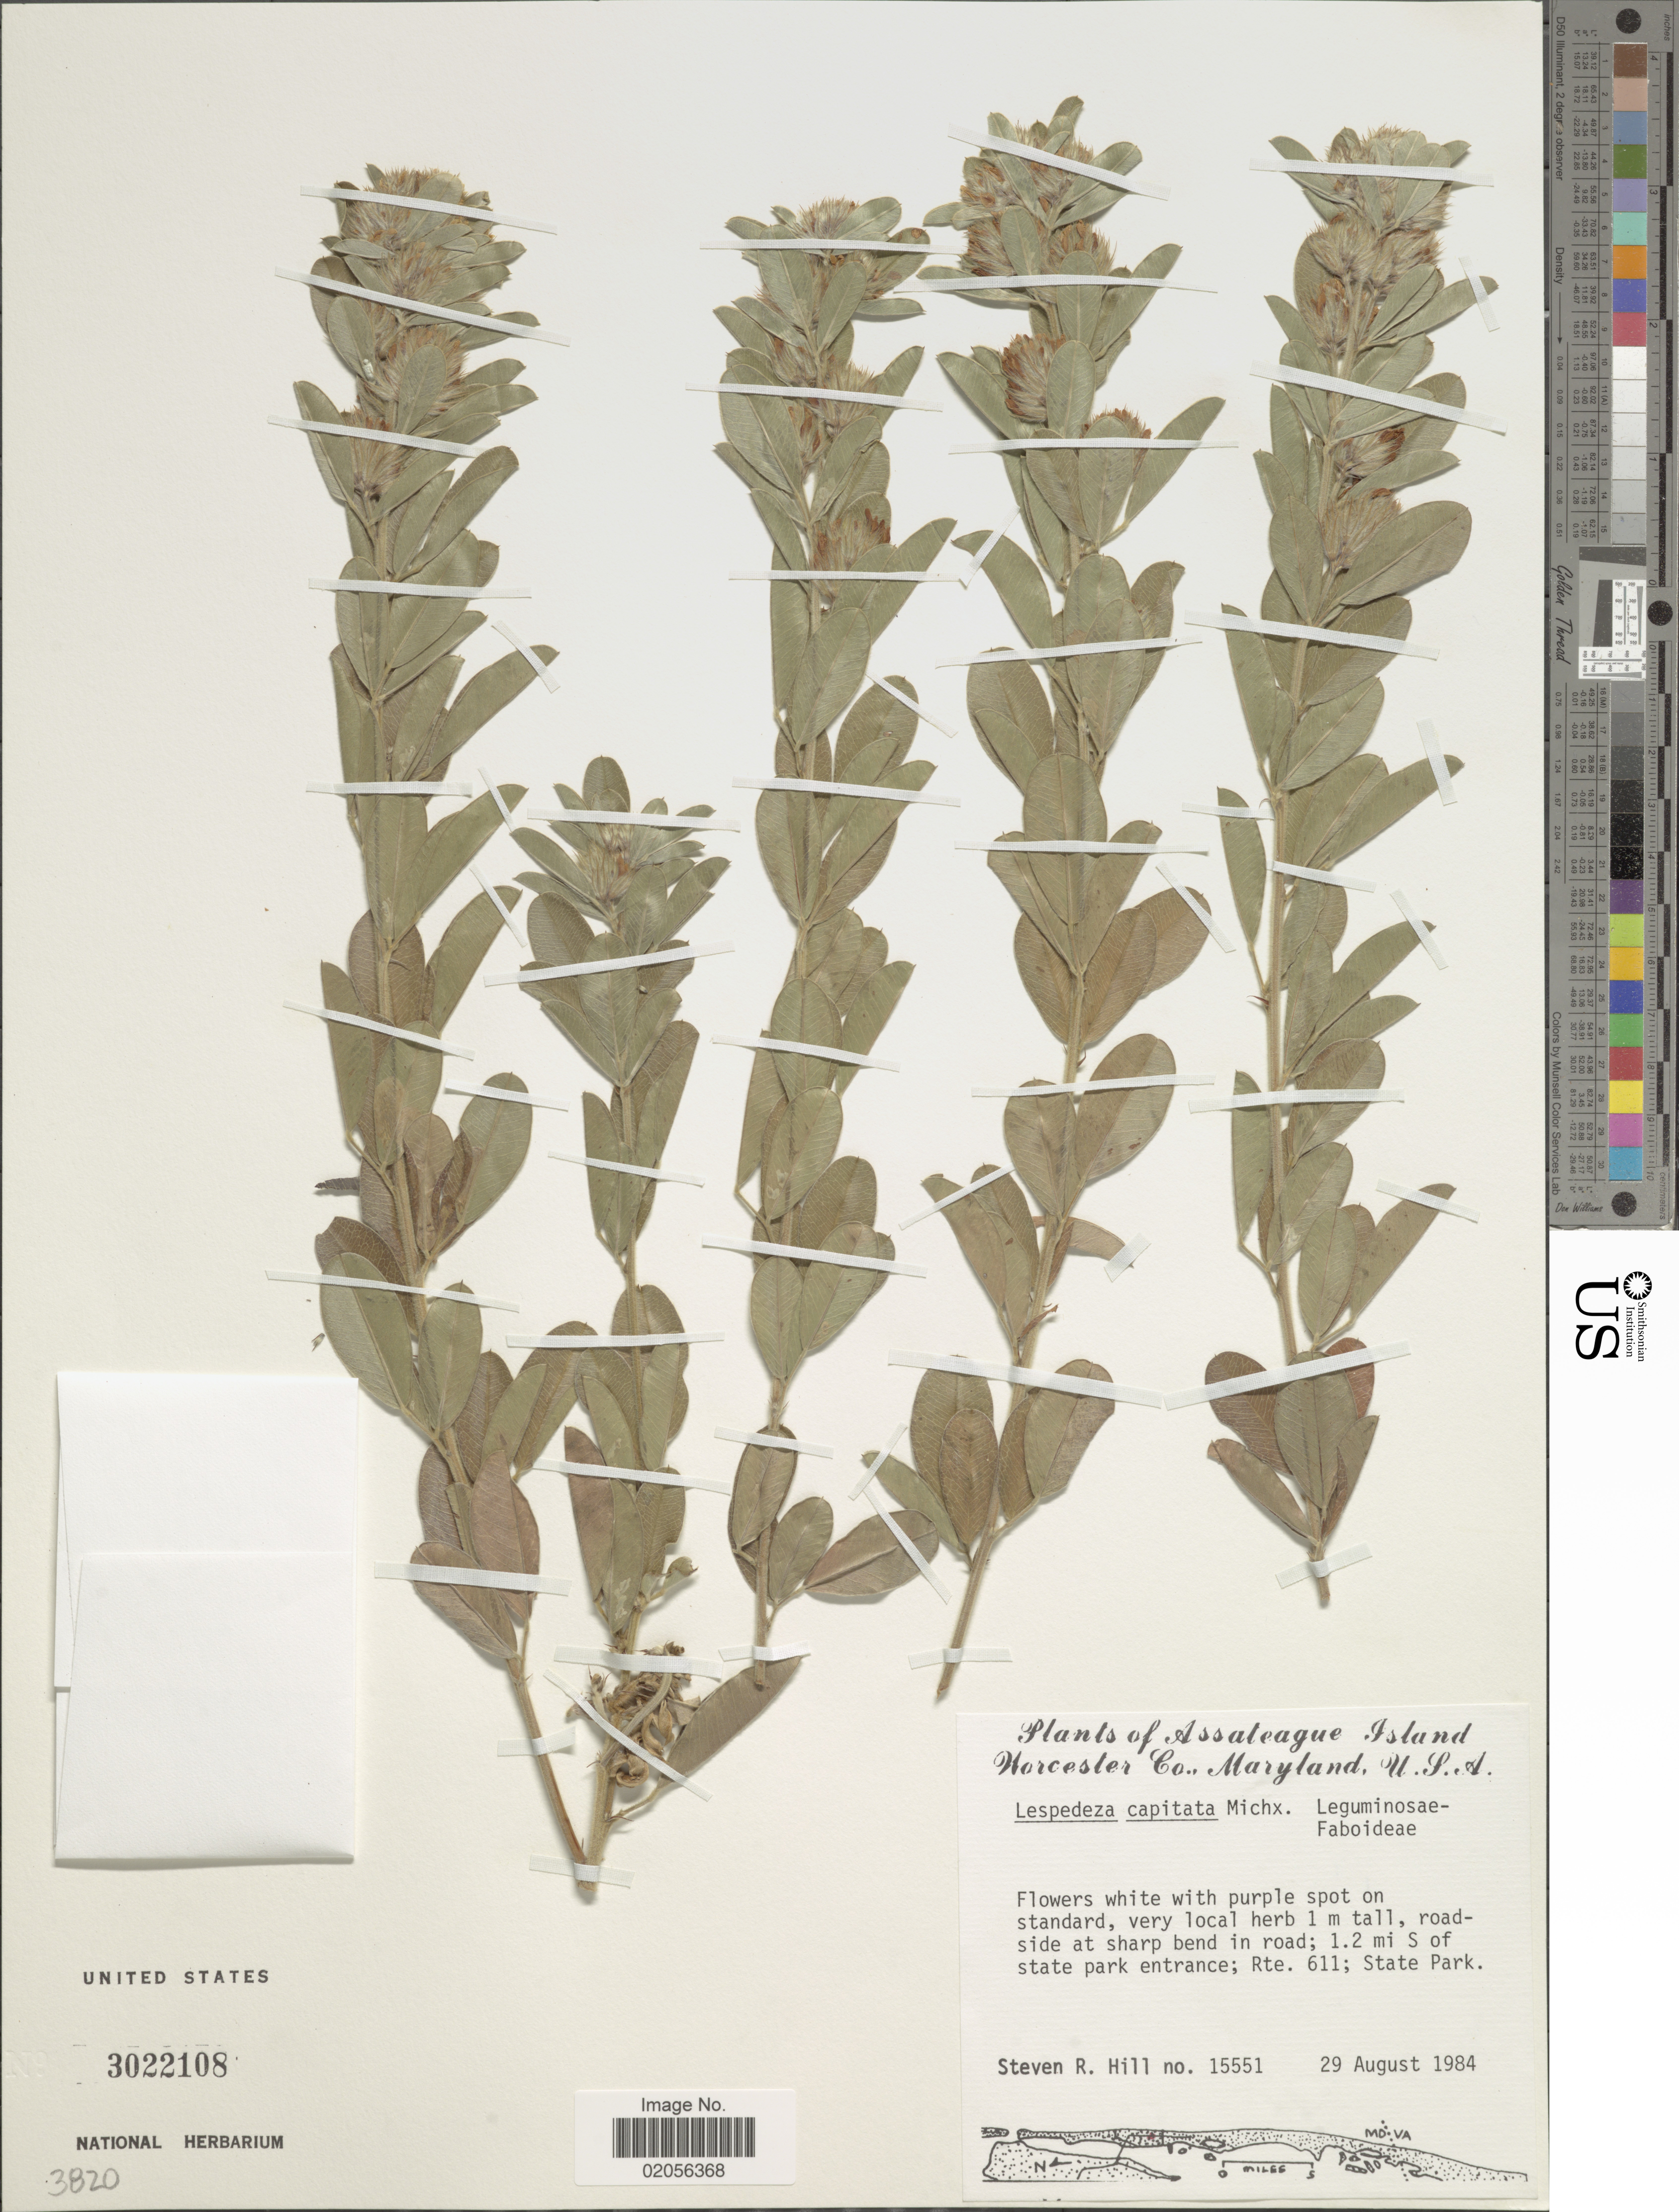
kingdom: Plantae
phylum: Tracheophyta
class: Magnoliopsida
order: Fabales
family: Fabaceae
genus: Lespedeza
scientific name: Lespedeza capitata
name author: Michx.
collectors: S. R. Hill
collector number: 15551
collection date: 1984-08-29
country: United States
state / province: Maryland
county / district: Worcester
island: Assateague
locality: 1.2 mi S of park entrance; Rte. 611; Assateague Island State Park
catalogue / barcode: US 3022108